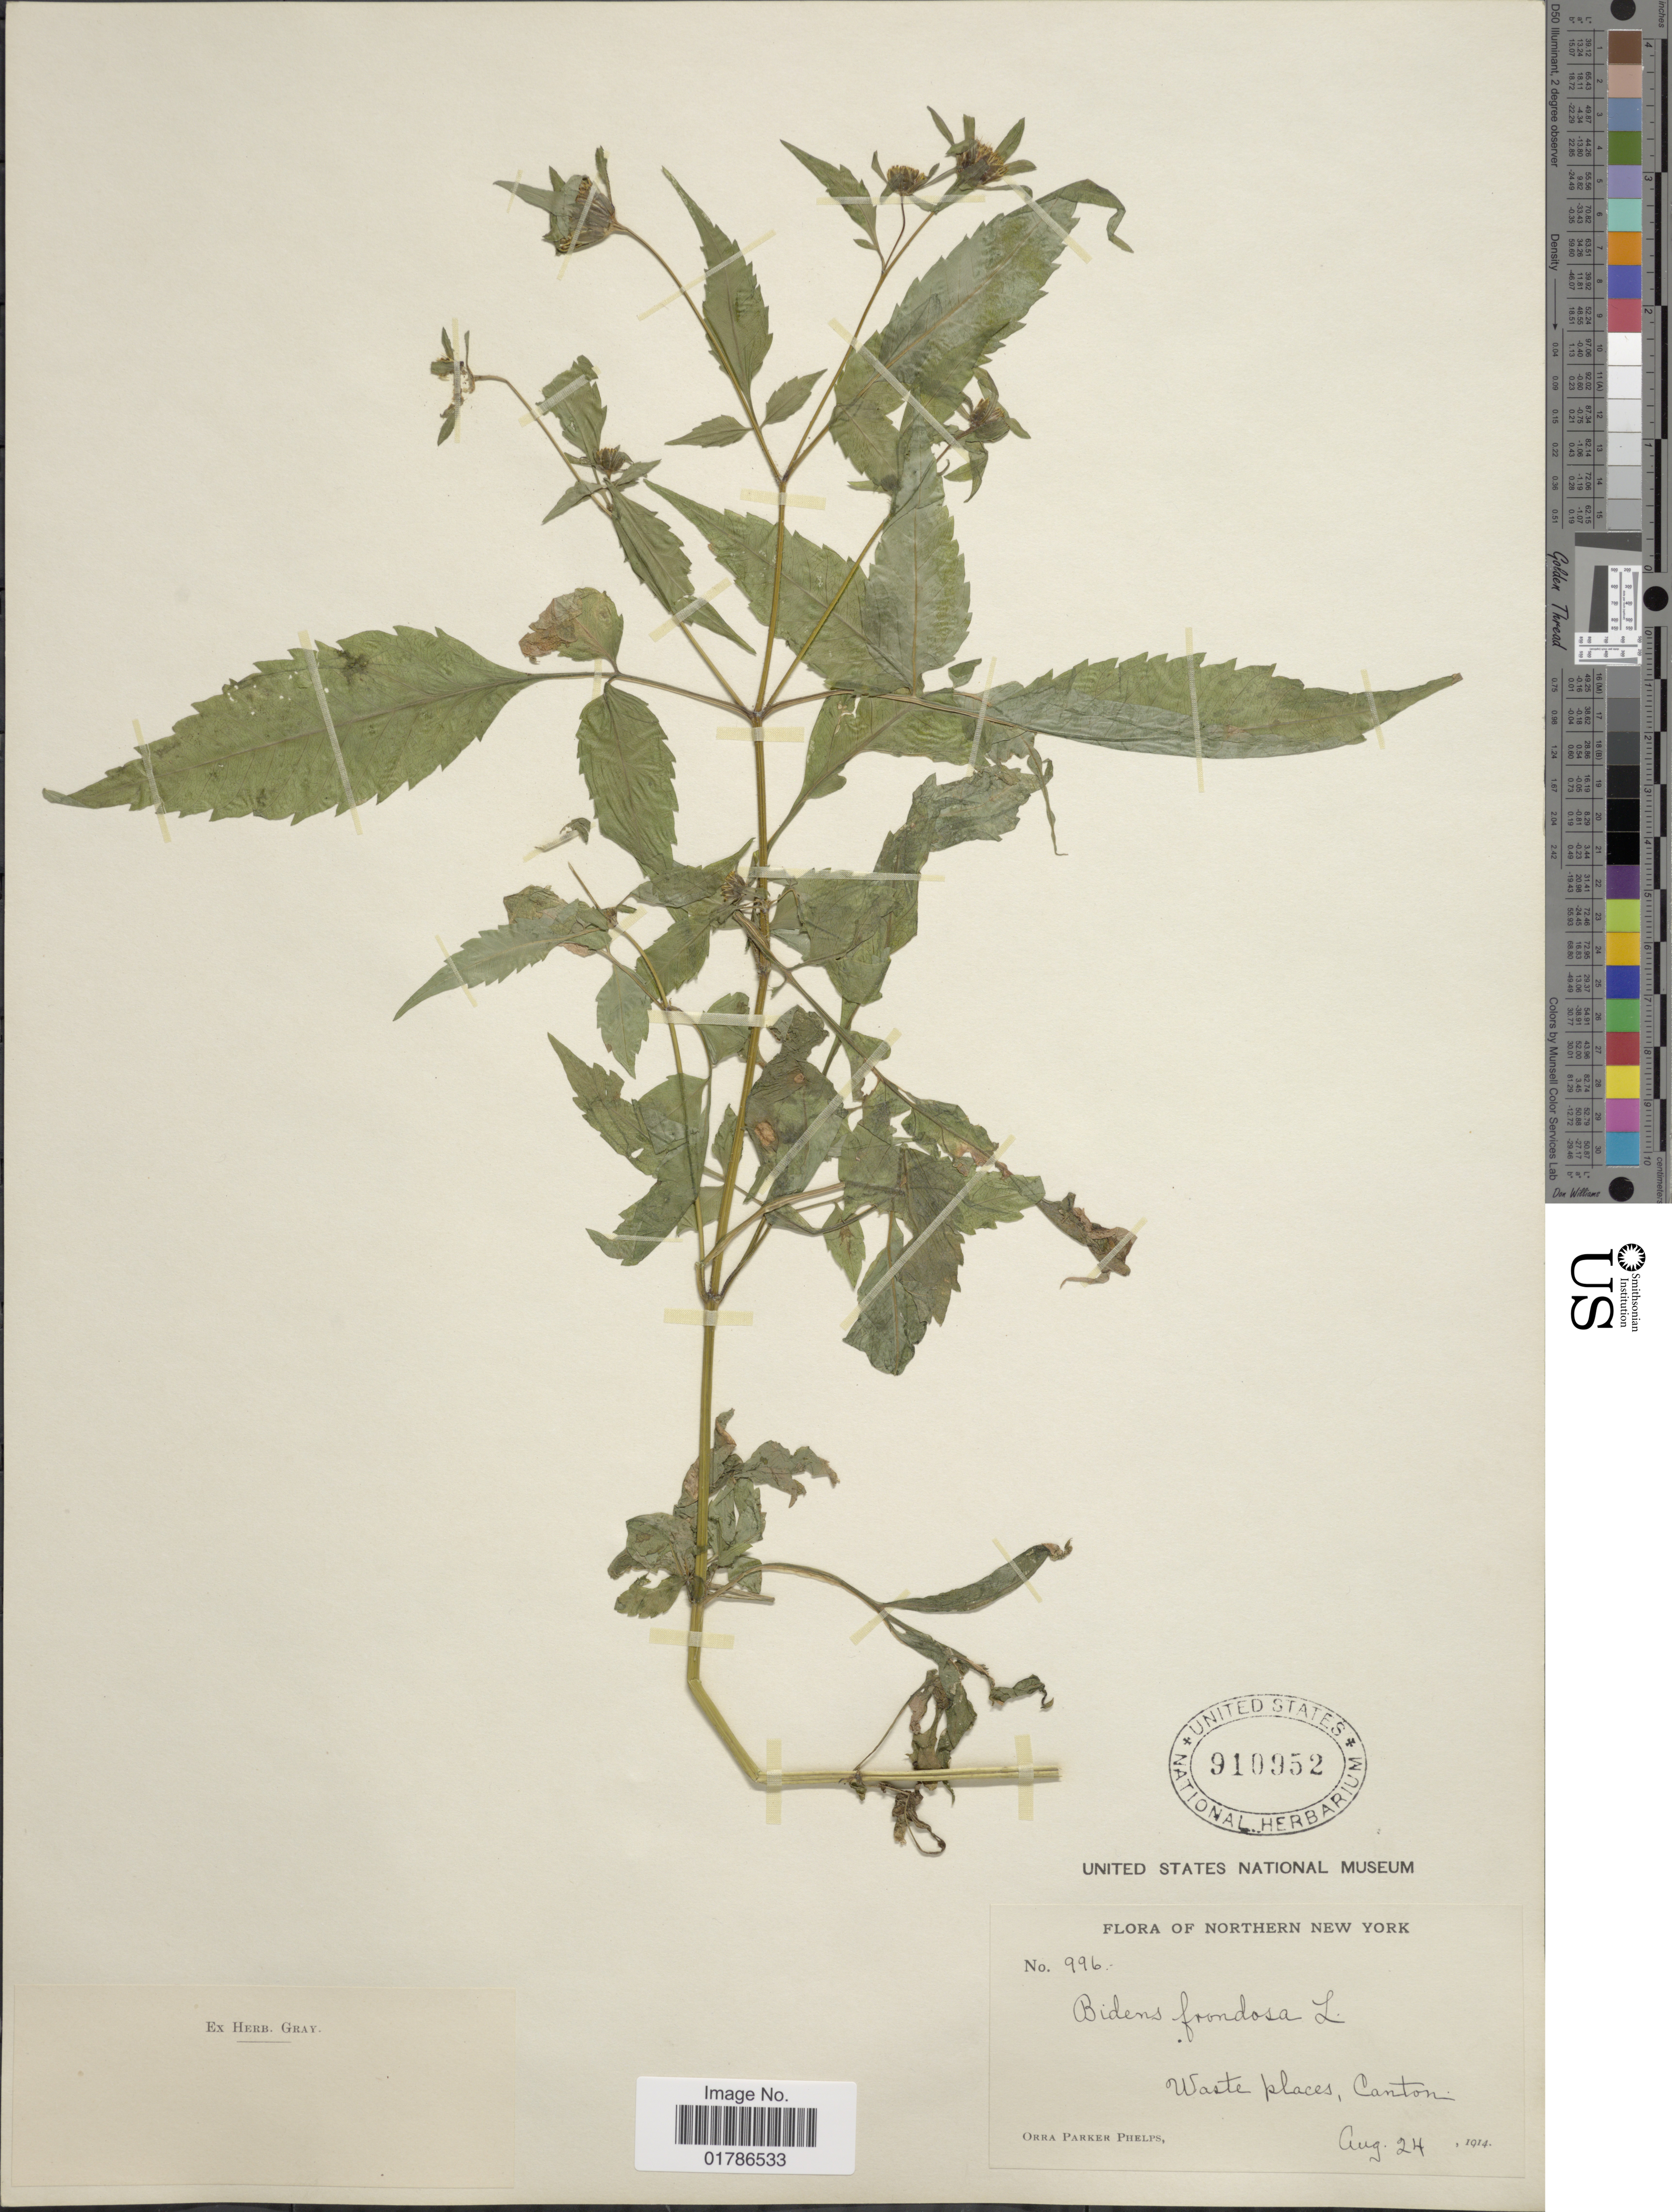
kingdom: Plantae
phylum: Tracheophyta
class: Magnoliopsida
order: Asterales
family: Asteraceae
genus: Bidens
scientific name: Bidens frondosa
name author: L.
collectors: O. P. Phelps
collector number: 996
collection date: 1914-08-24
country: United States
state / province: New York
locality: Northern New York, Canton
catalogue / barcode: US 910952